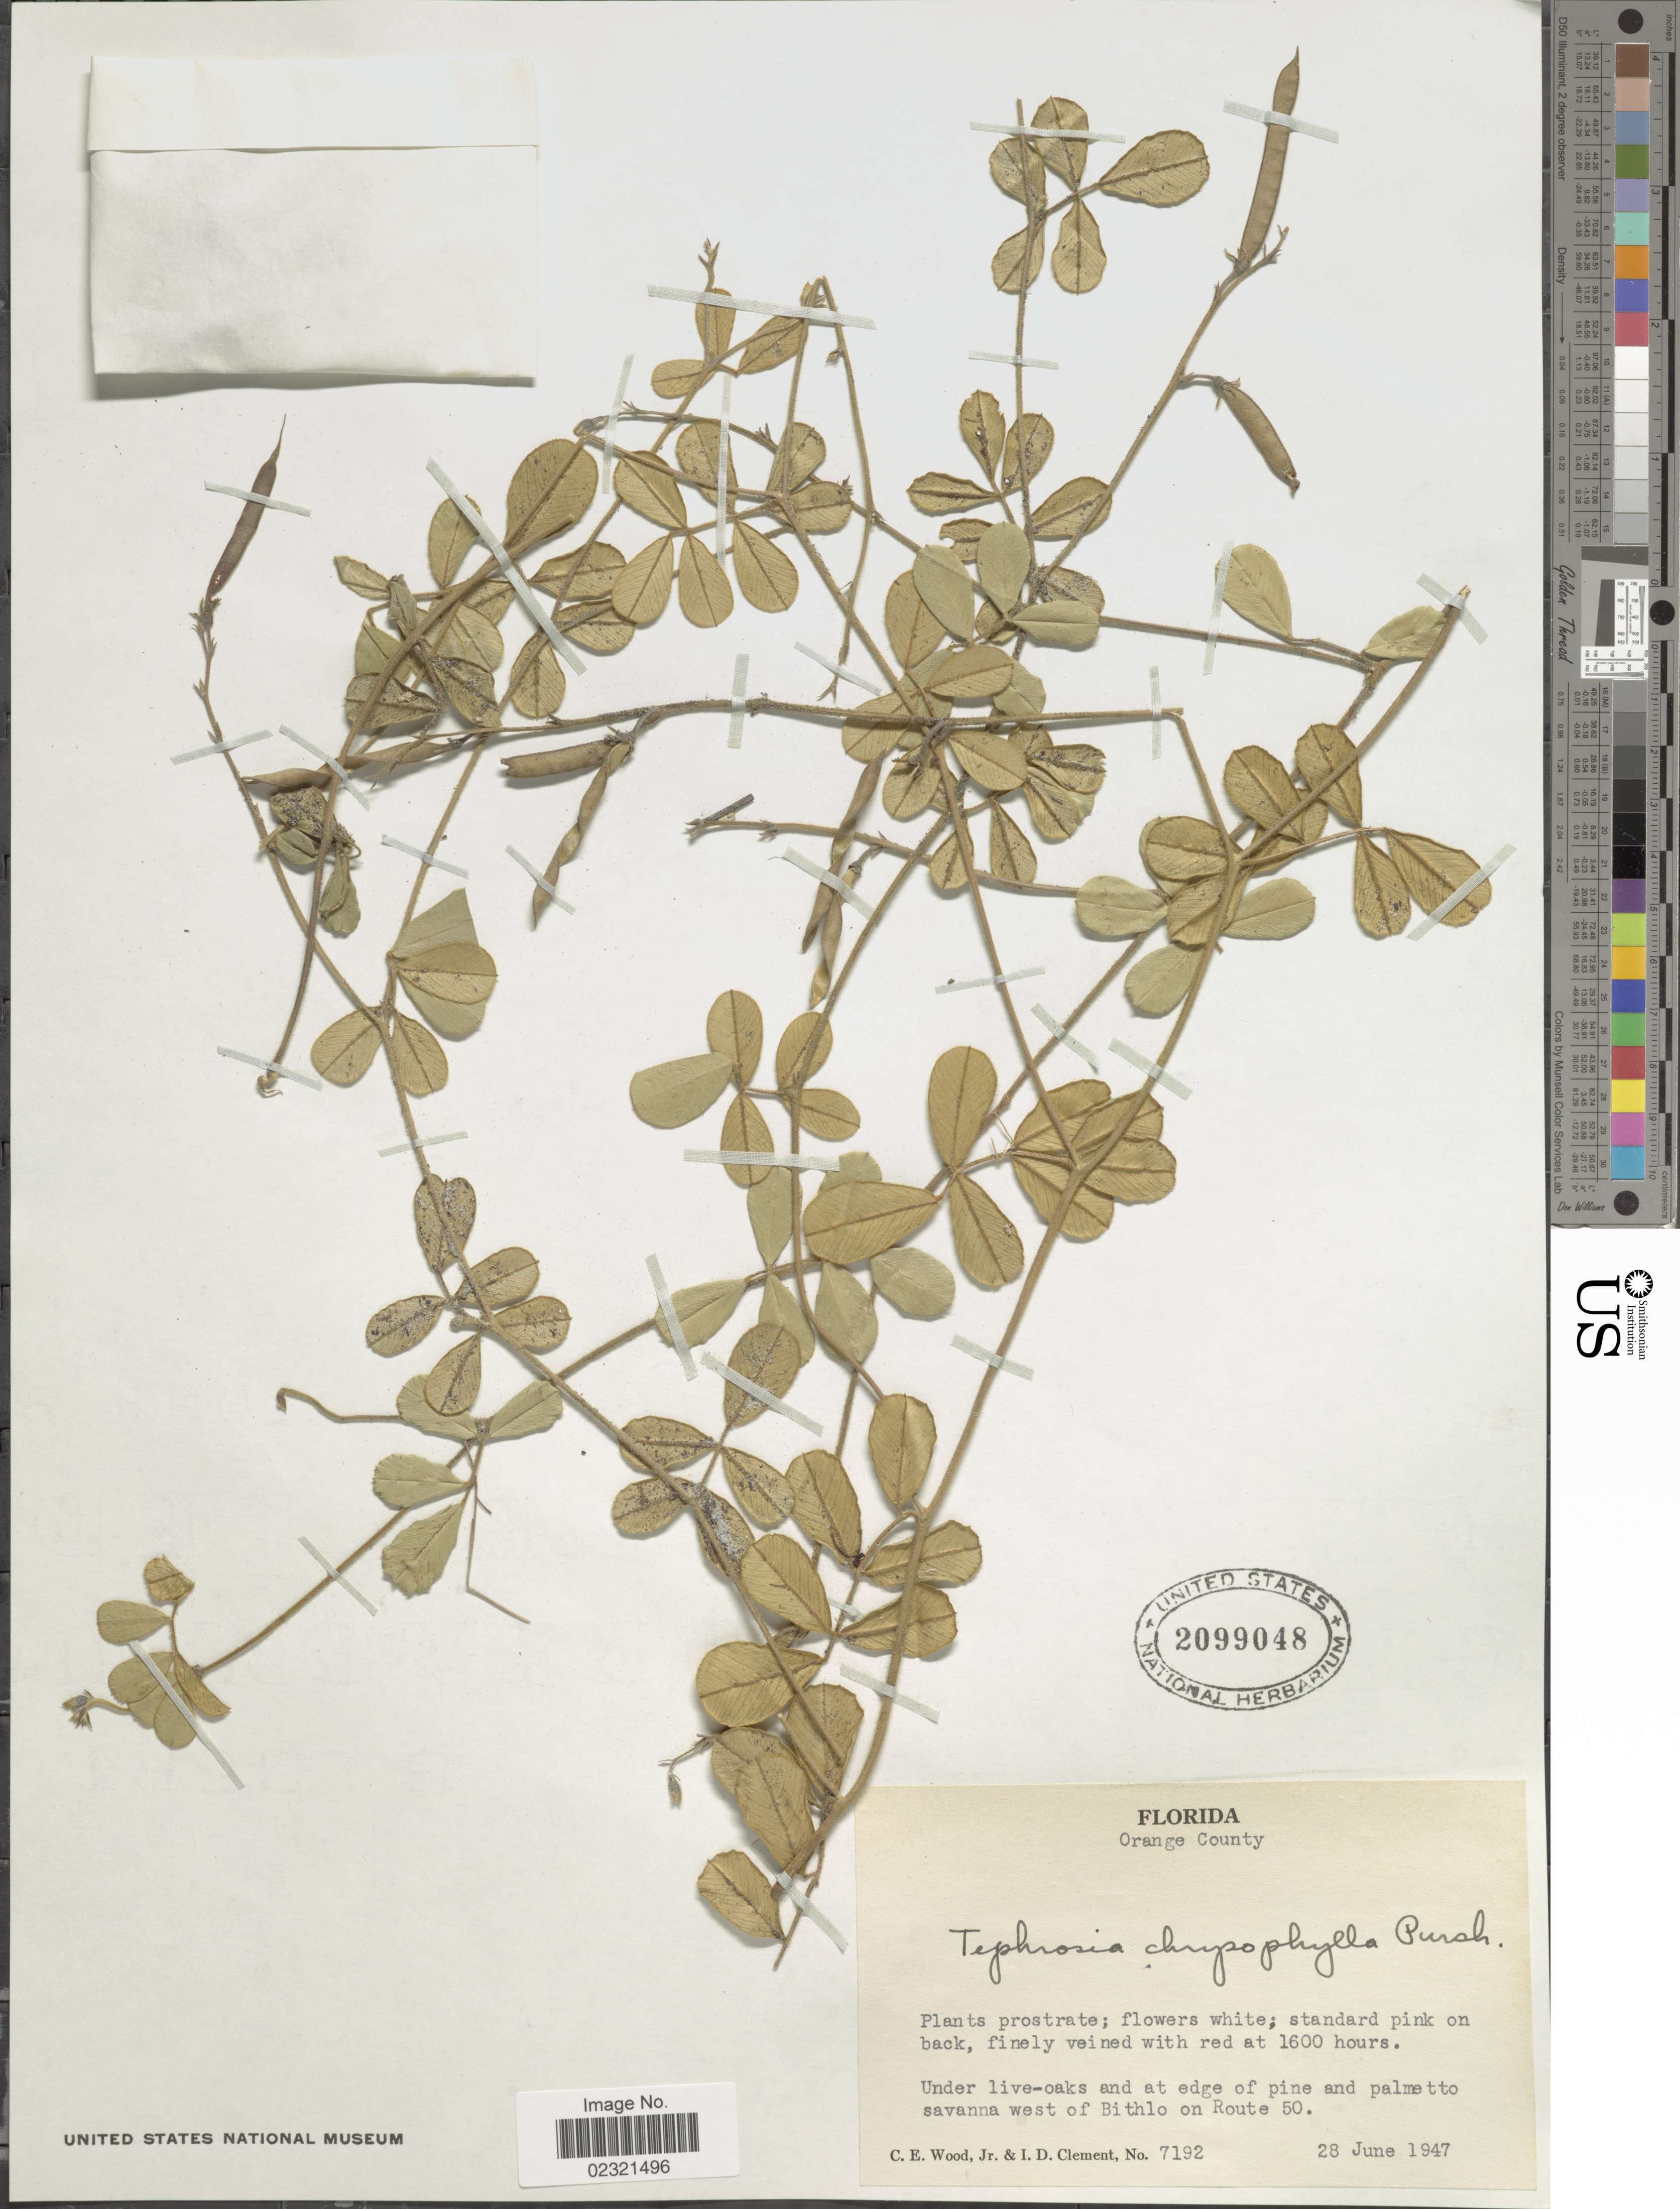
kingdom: Plantae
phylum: Tracheophyta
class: Magnoliopsida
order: Fabales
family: Fabaceae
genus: Tephrosia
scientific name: Tephrosia chrysophylla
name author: Pursh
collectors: C. Wood & I. Clement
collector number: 7192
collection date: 1947-06-28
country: United States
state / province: Florida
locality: Orange County. under live-oaks ant at edge of pine and palme to savanna west of Bithlo on Route 50.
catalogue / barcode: US 2099048